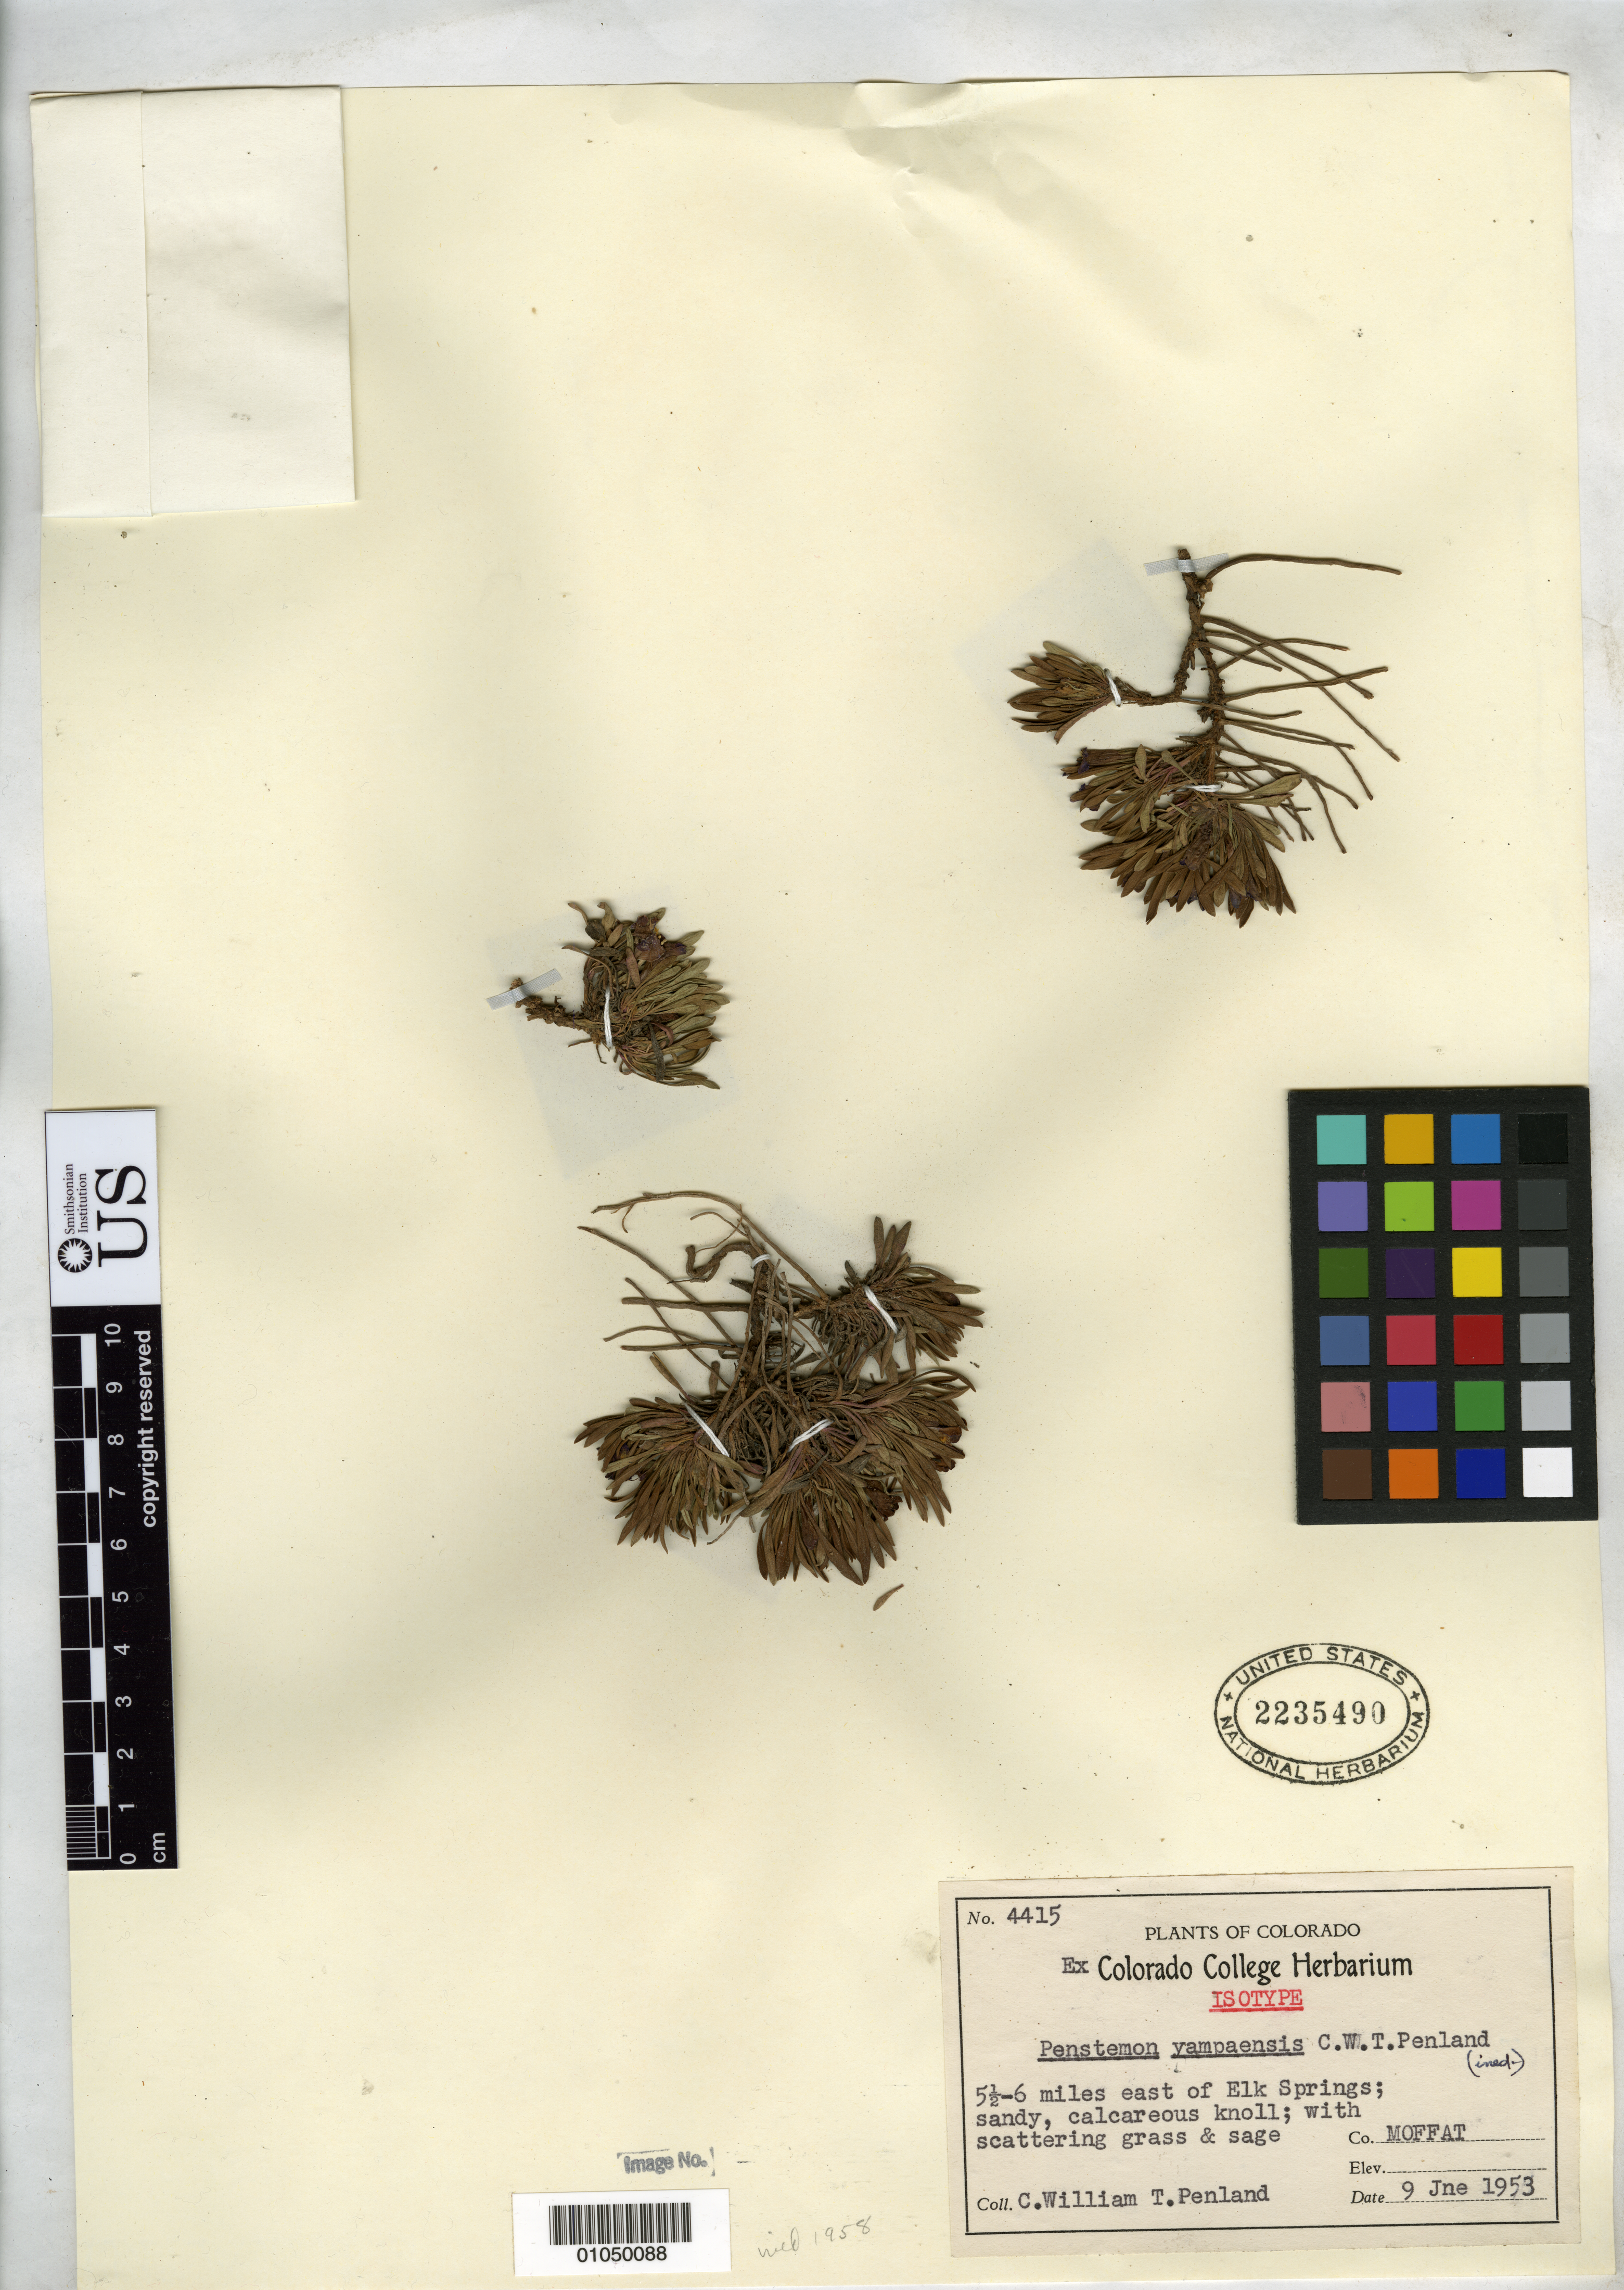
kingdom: Plantae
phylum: Tracheophyta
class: Magnoliopsida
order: Lamiales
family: Plantaginaceae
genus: Penstemon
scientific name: Penstemon yampaensis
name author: Penland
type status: Isotype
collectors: C. W. Penland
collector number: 4415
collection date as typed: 09 Jun 1953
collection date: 1953-06-09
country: United States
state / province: Colorado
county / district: Moffat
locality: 5 1/2 - 6 miles east of Elk Springs.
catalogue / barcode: US 2235490